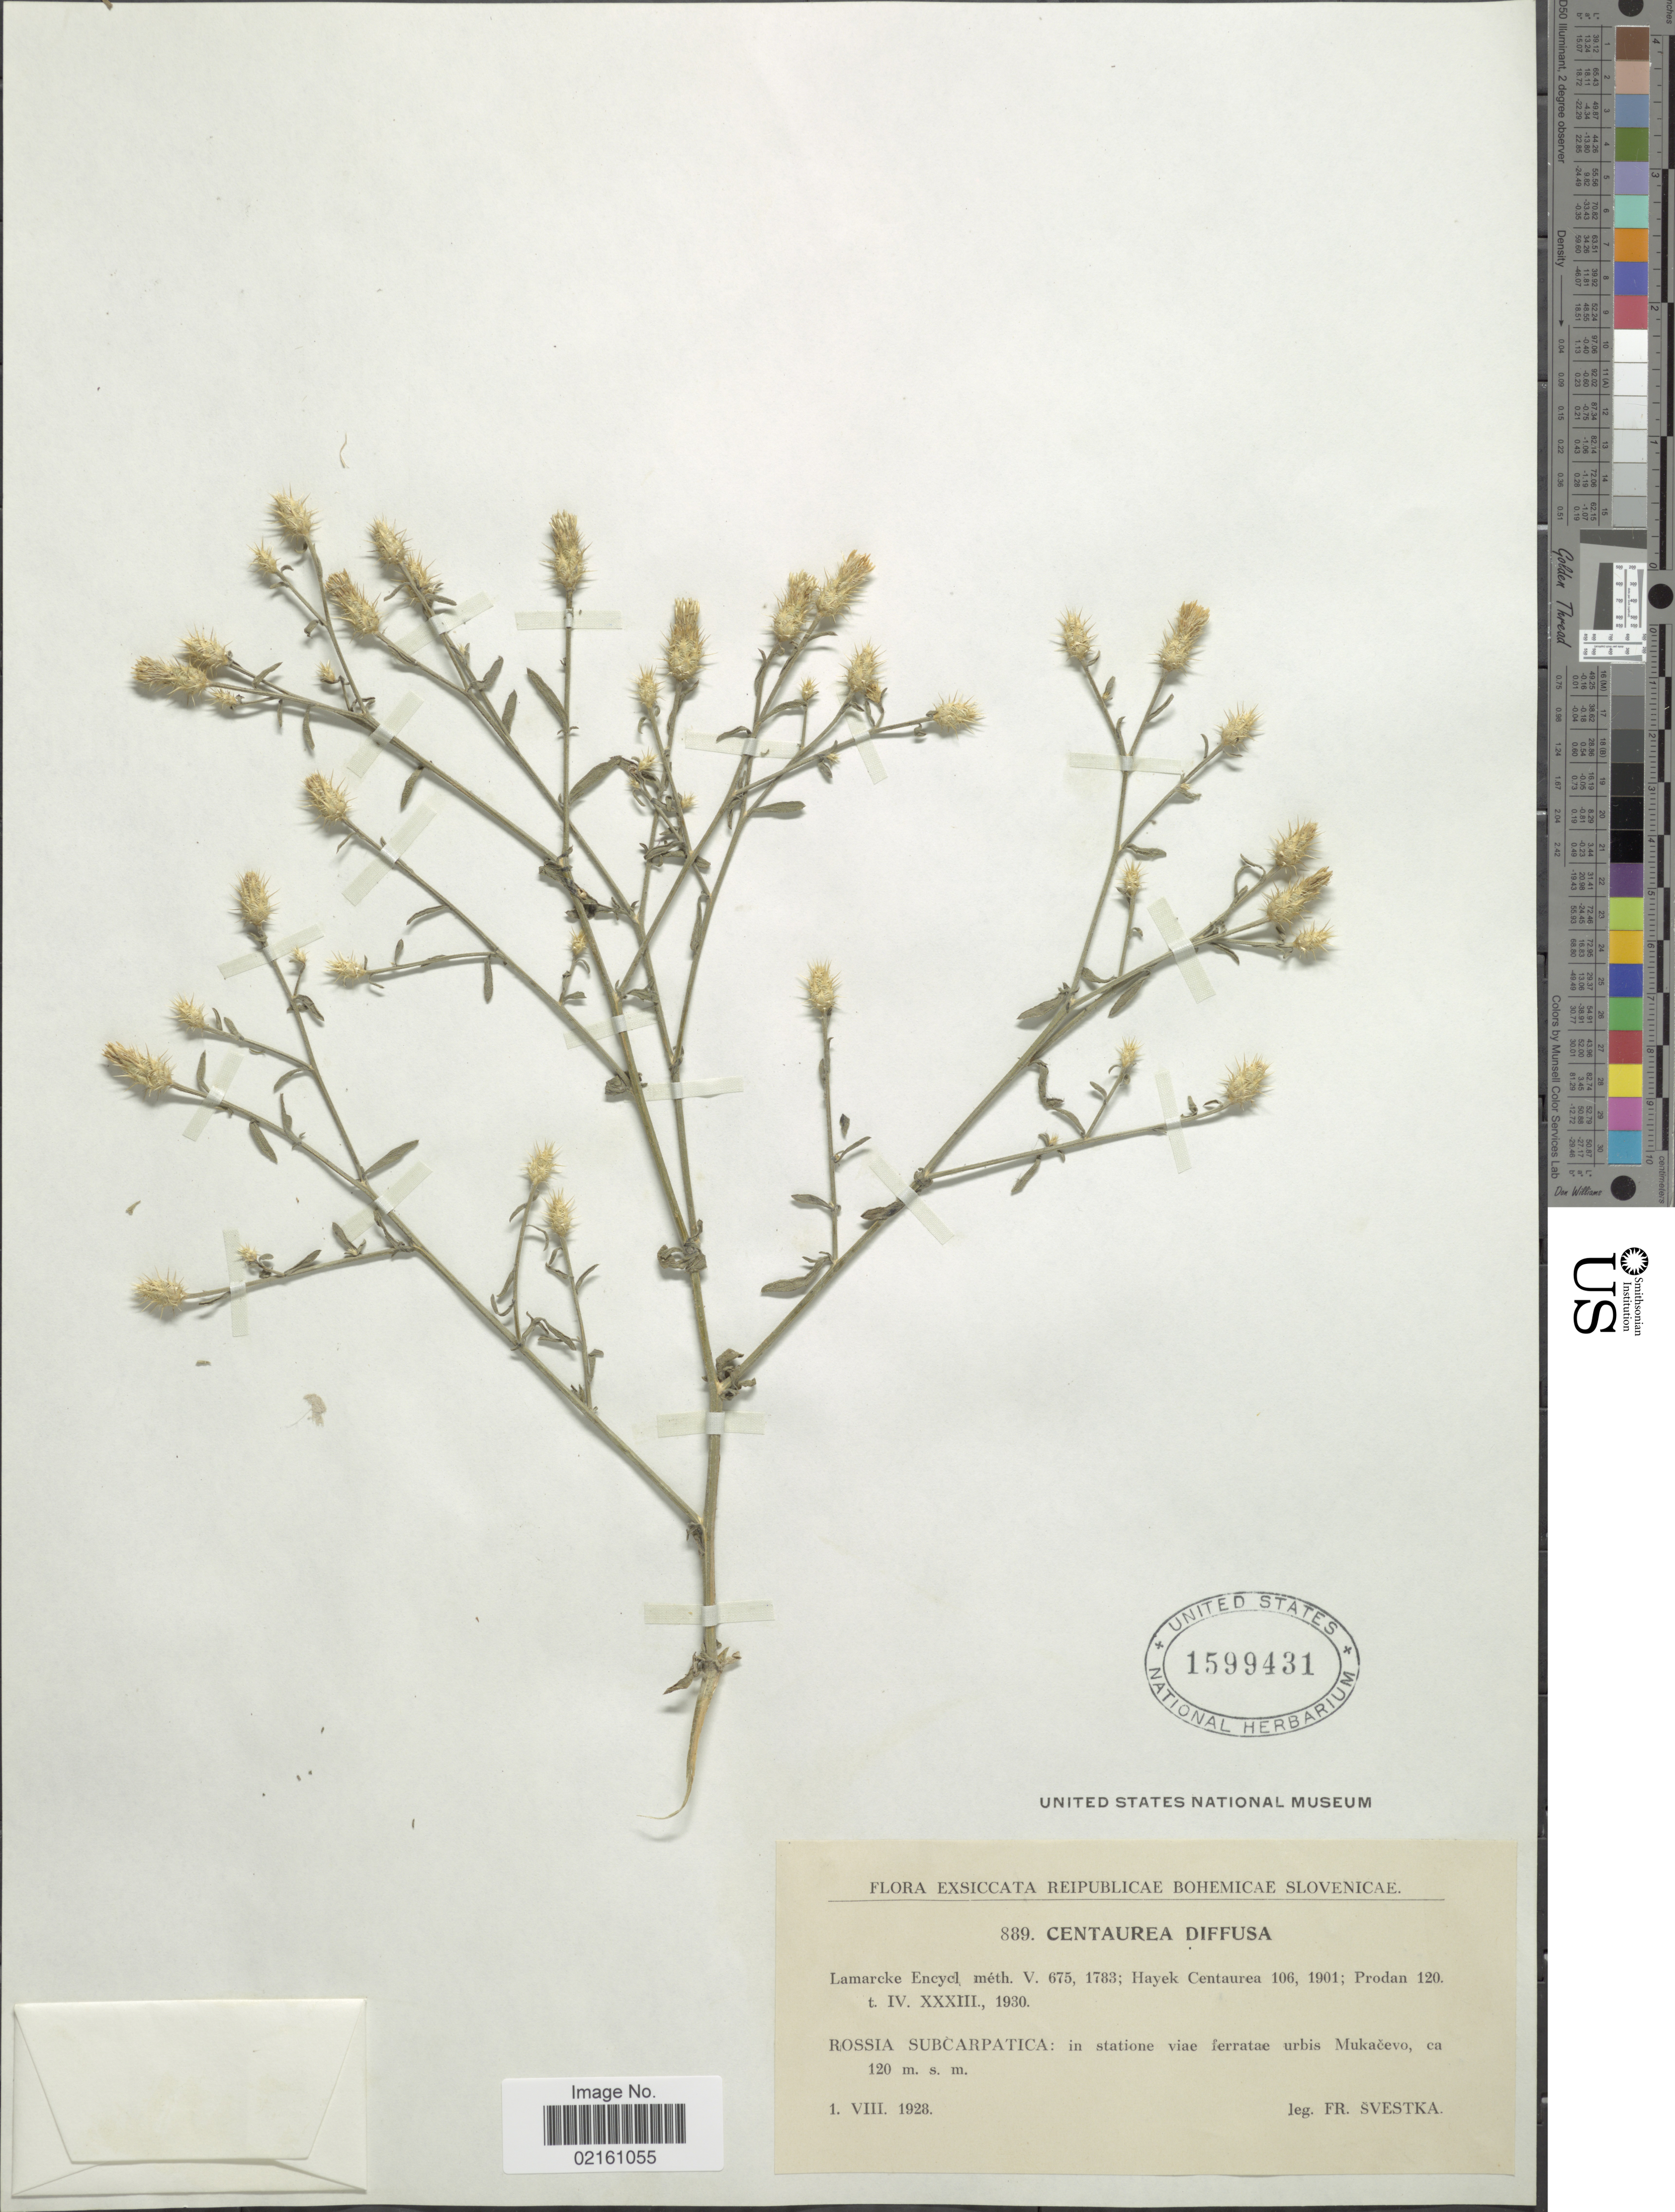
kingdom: Plantae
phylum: Tracheophyta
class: Magnoliopsida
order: Asterales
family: Asteraceae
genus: Centaurea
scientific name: Centaurea diffusa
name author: Lam.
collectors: F. Svestka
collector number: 889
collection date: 1928-08-01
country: Slovenia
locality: Reipublicae Bohemicae Slovenicae, Rossia Subcarpatica, urbis Mukacevo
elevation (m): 120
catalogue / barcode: US 1599431